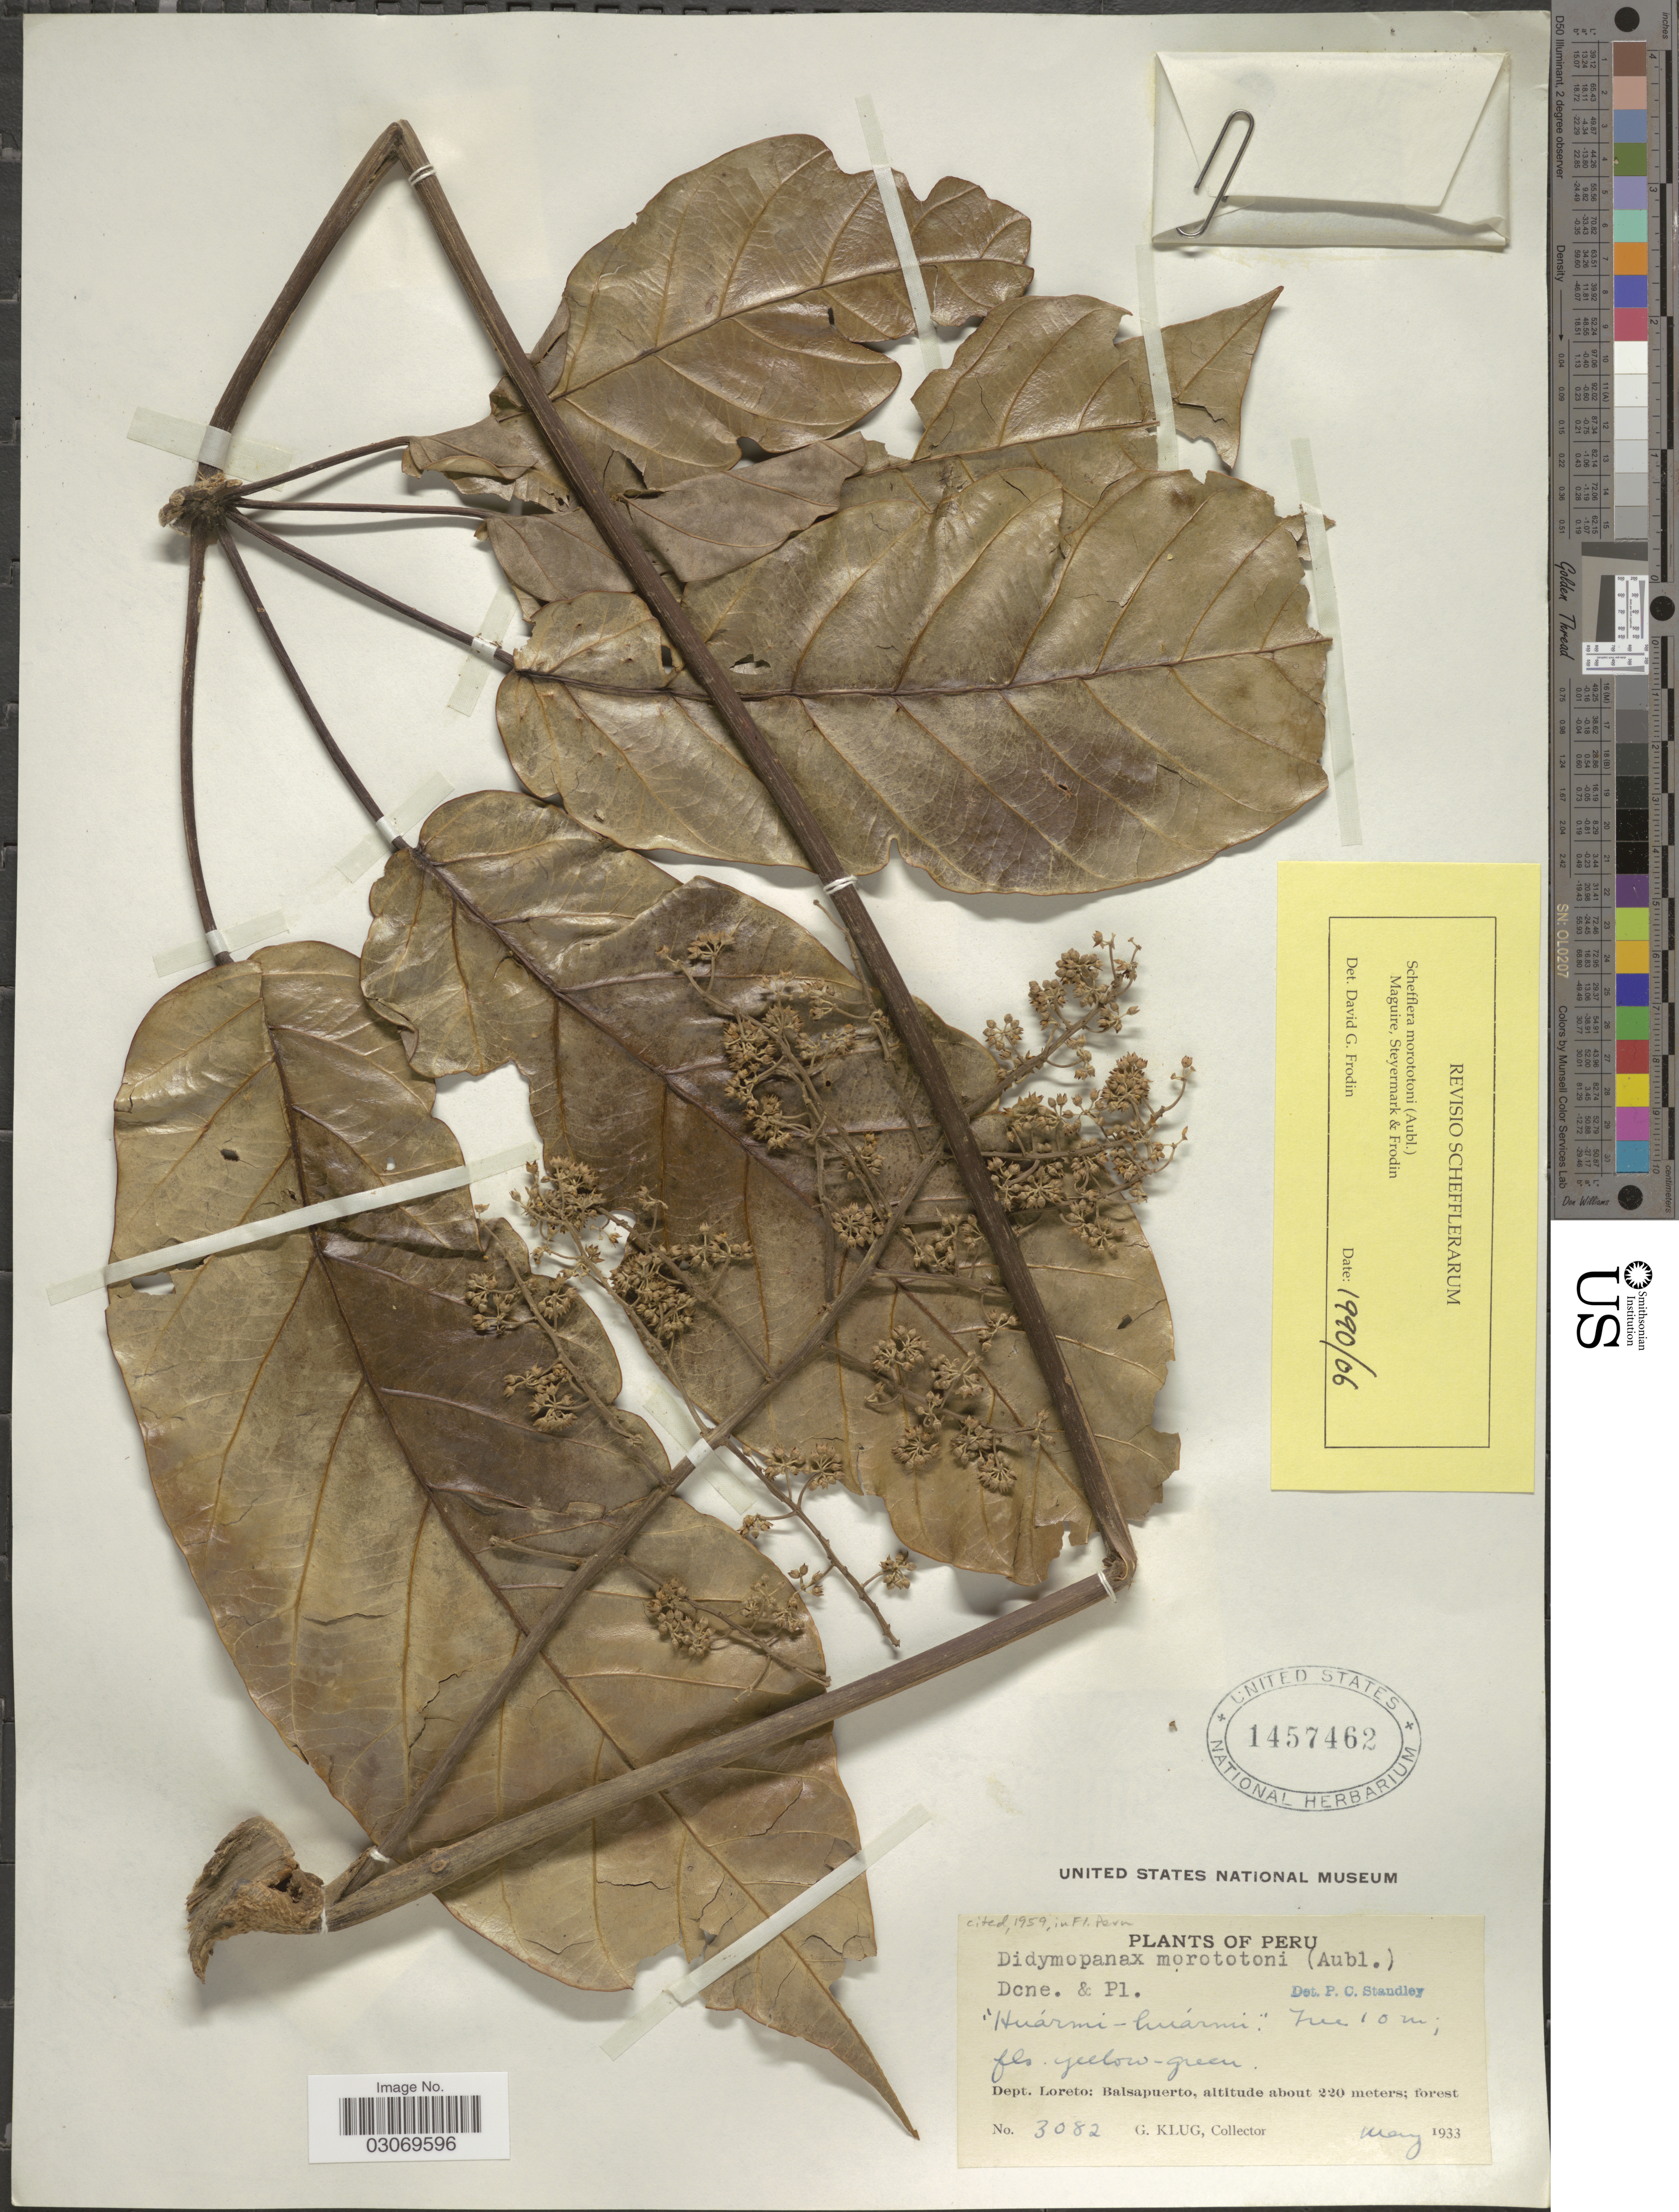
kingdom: Plantae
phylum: Tracheophyta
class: Magnoliopsida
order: Apiales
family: Araliaceae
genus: Schefflera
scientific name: Schefflera morototoni (Aubl.) Maguire, Steyerm. & Frodin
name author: (Aubl.) Maguire et al.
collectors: G. Klug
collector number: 3082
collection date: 1933-05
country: Peru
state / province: Loreto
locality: Dept. Loreto: Balsapuerto.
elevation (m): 220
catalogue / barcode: US 1457462